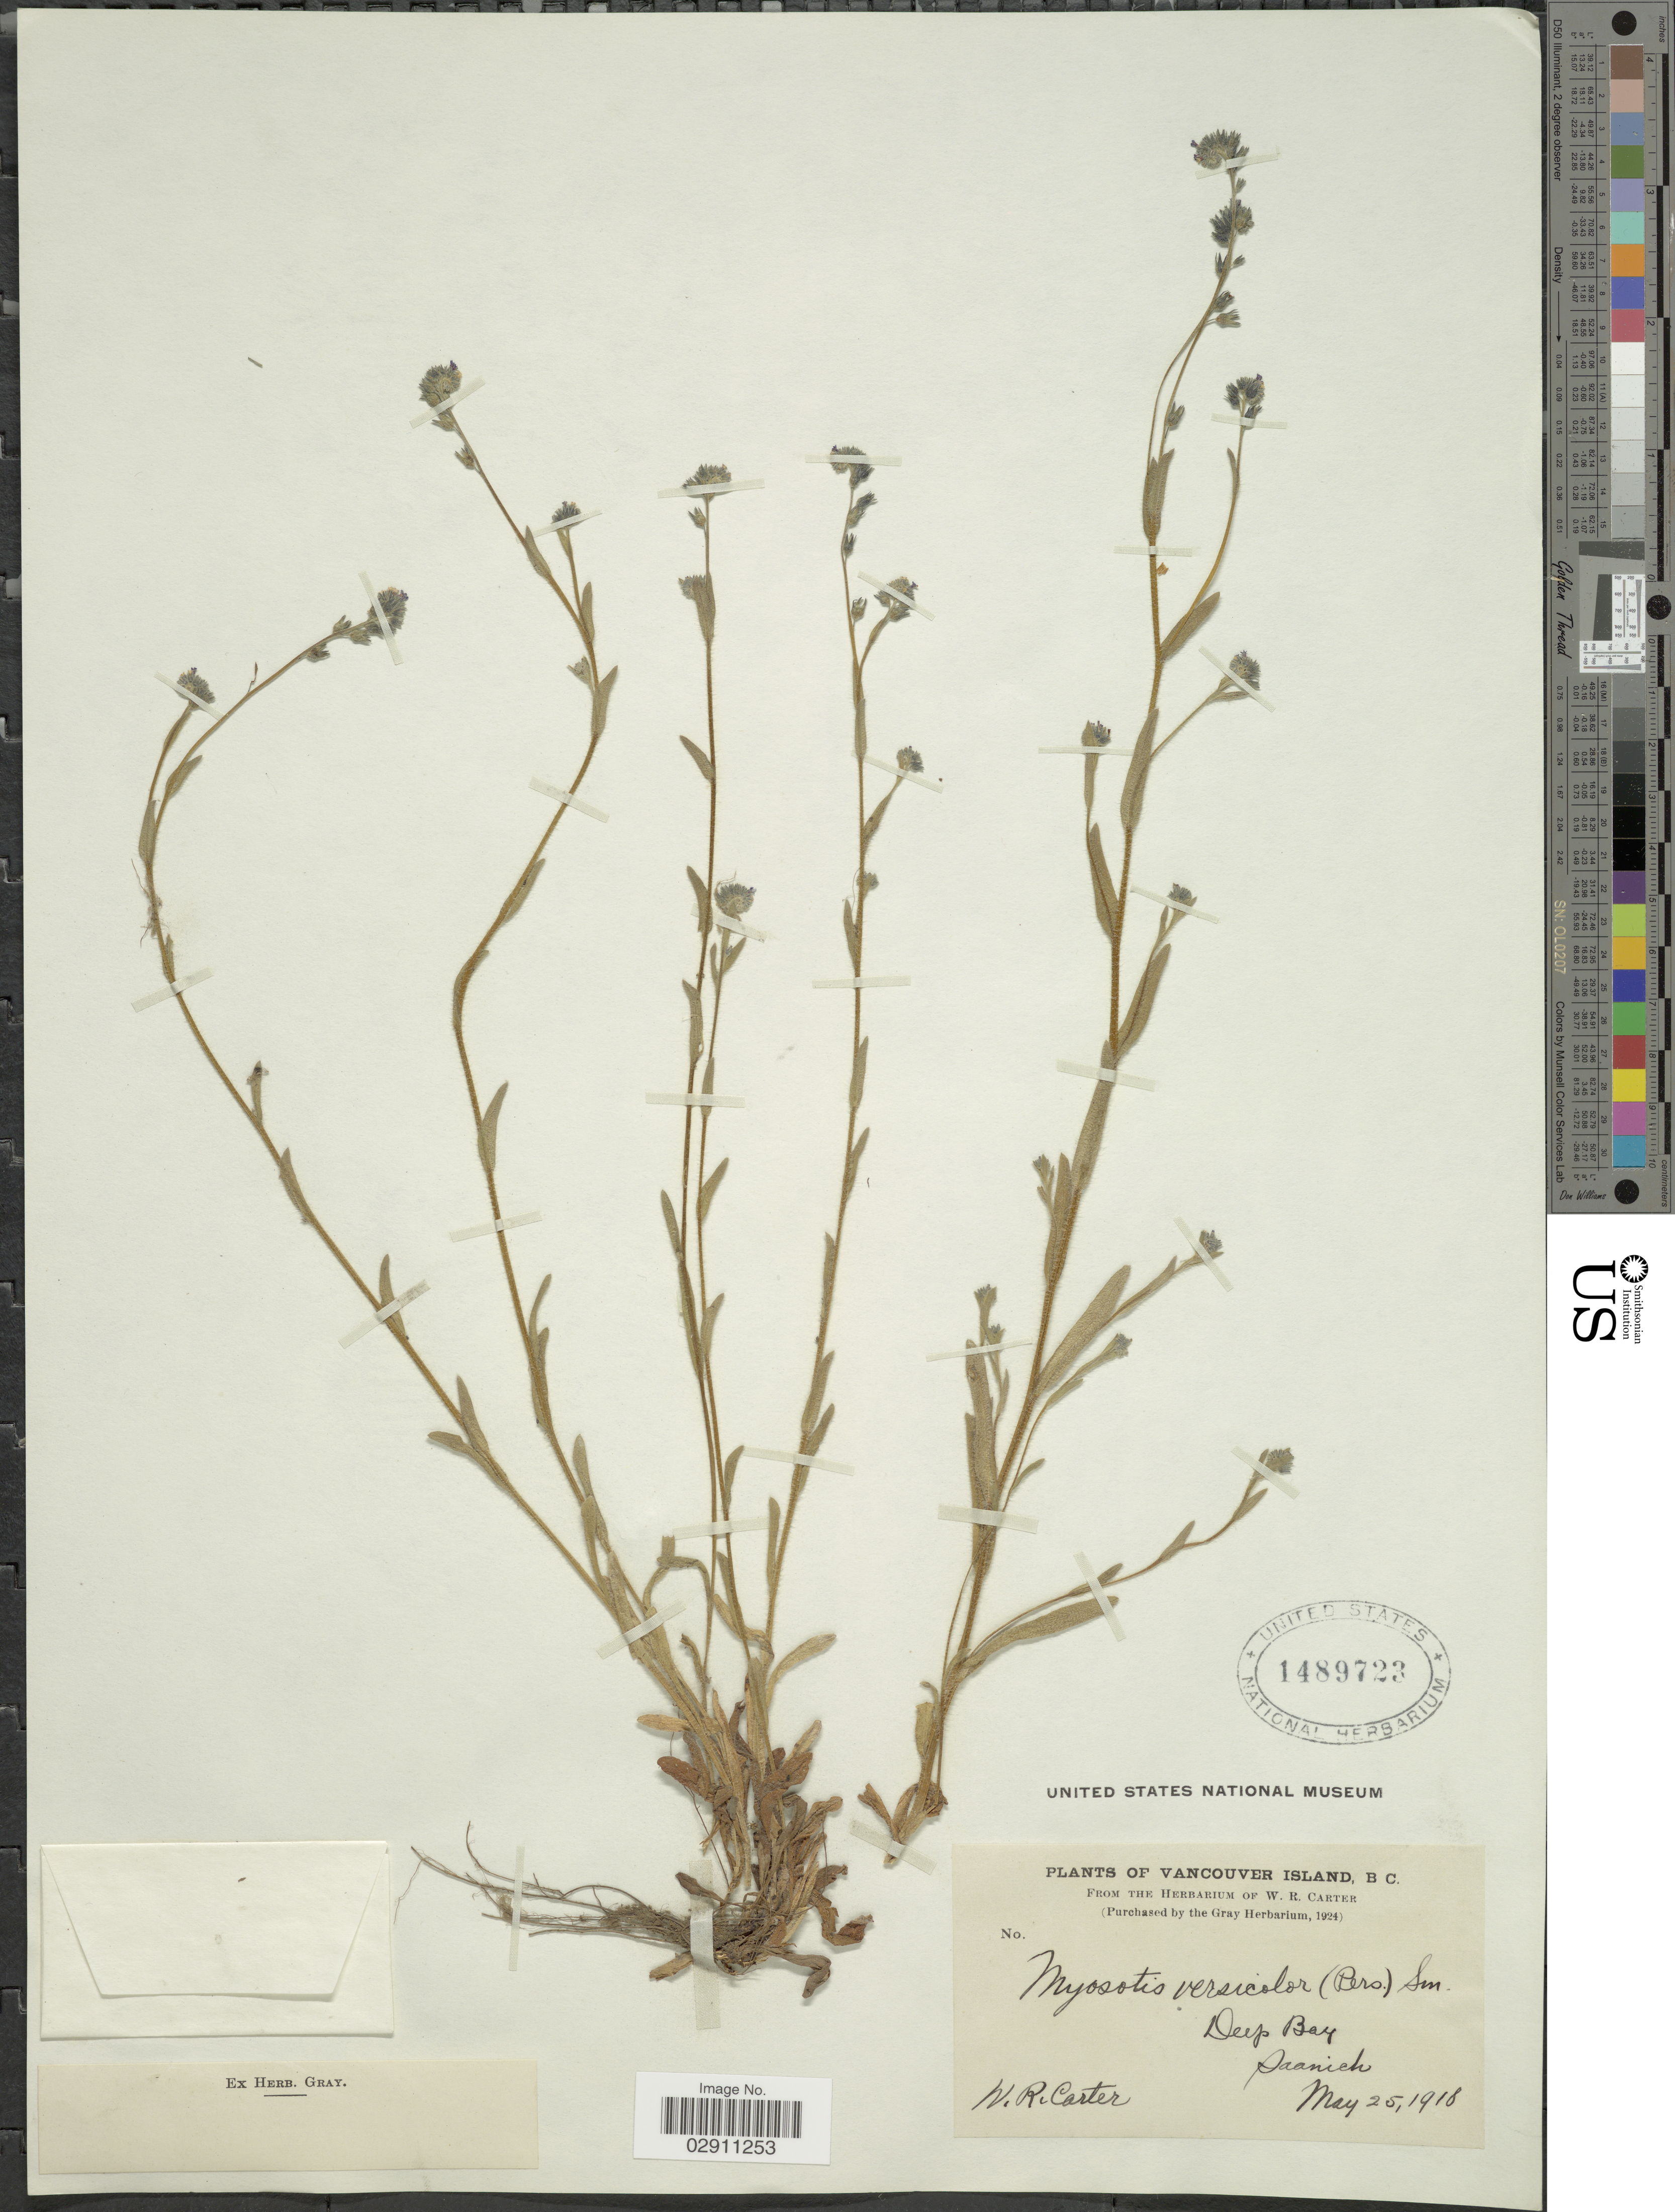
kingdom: Plantae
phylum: Tracheophyta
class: Magnoliopsida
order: Boraginales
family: Boraginaceae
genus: Myosotis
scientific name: Myosotis discolor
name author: Pers.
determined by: Goldman, Doug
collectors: W. R. Carter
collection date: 1918-05-25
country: Canada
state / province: British Columbia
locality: Vancouver Island, Deep Bay, Saanich.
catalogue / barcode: US 1489723